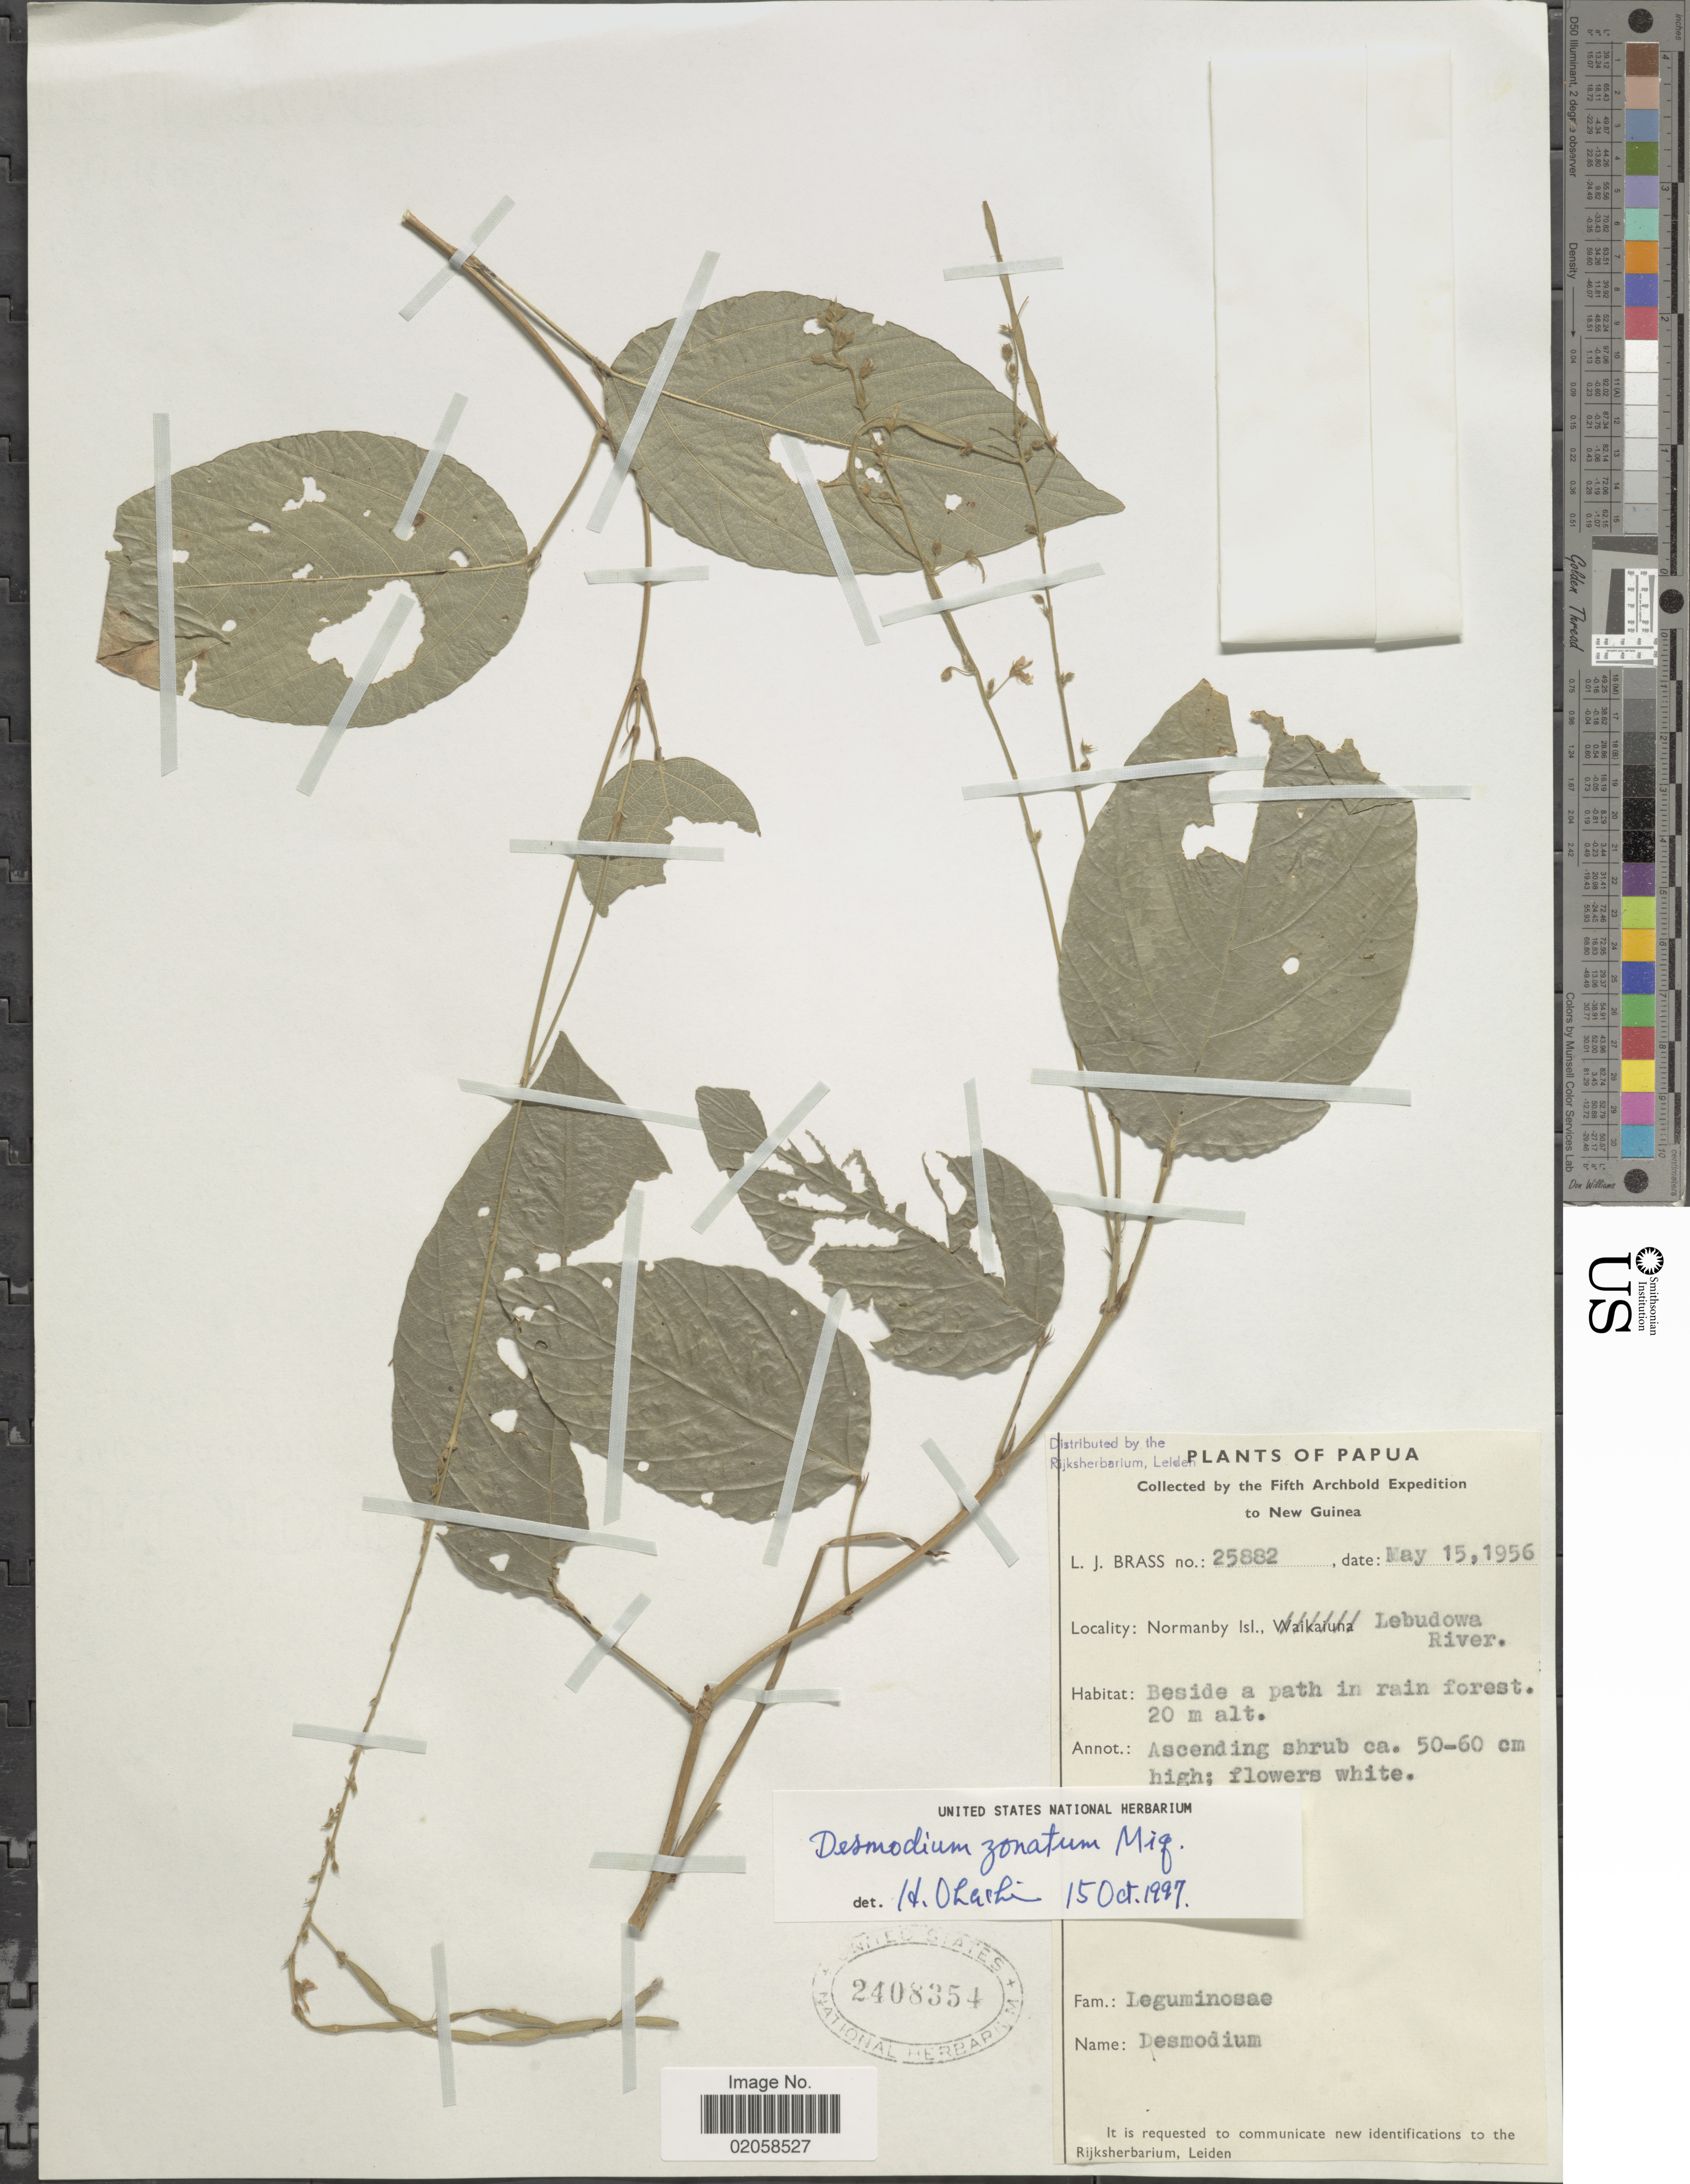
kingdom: Plantae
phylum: Tracheophyta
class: Magnoliopsida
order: Fabales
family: Fabaceae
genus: Sohmaea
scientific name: Sohmaea zonata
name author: (Miq.) H. Ohashi & K. Ohashi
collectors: L. J. Brass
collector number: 25882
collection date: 1956-05-15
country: Papua New Guinea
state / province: Milne Bay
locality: Normanby Isl. Lebudowa River, beside a path in rain forest.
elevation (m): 20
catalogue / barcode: US 2408354